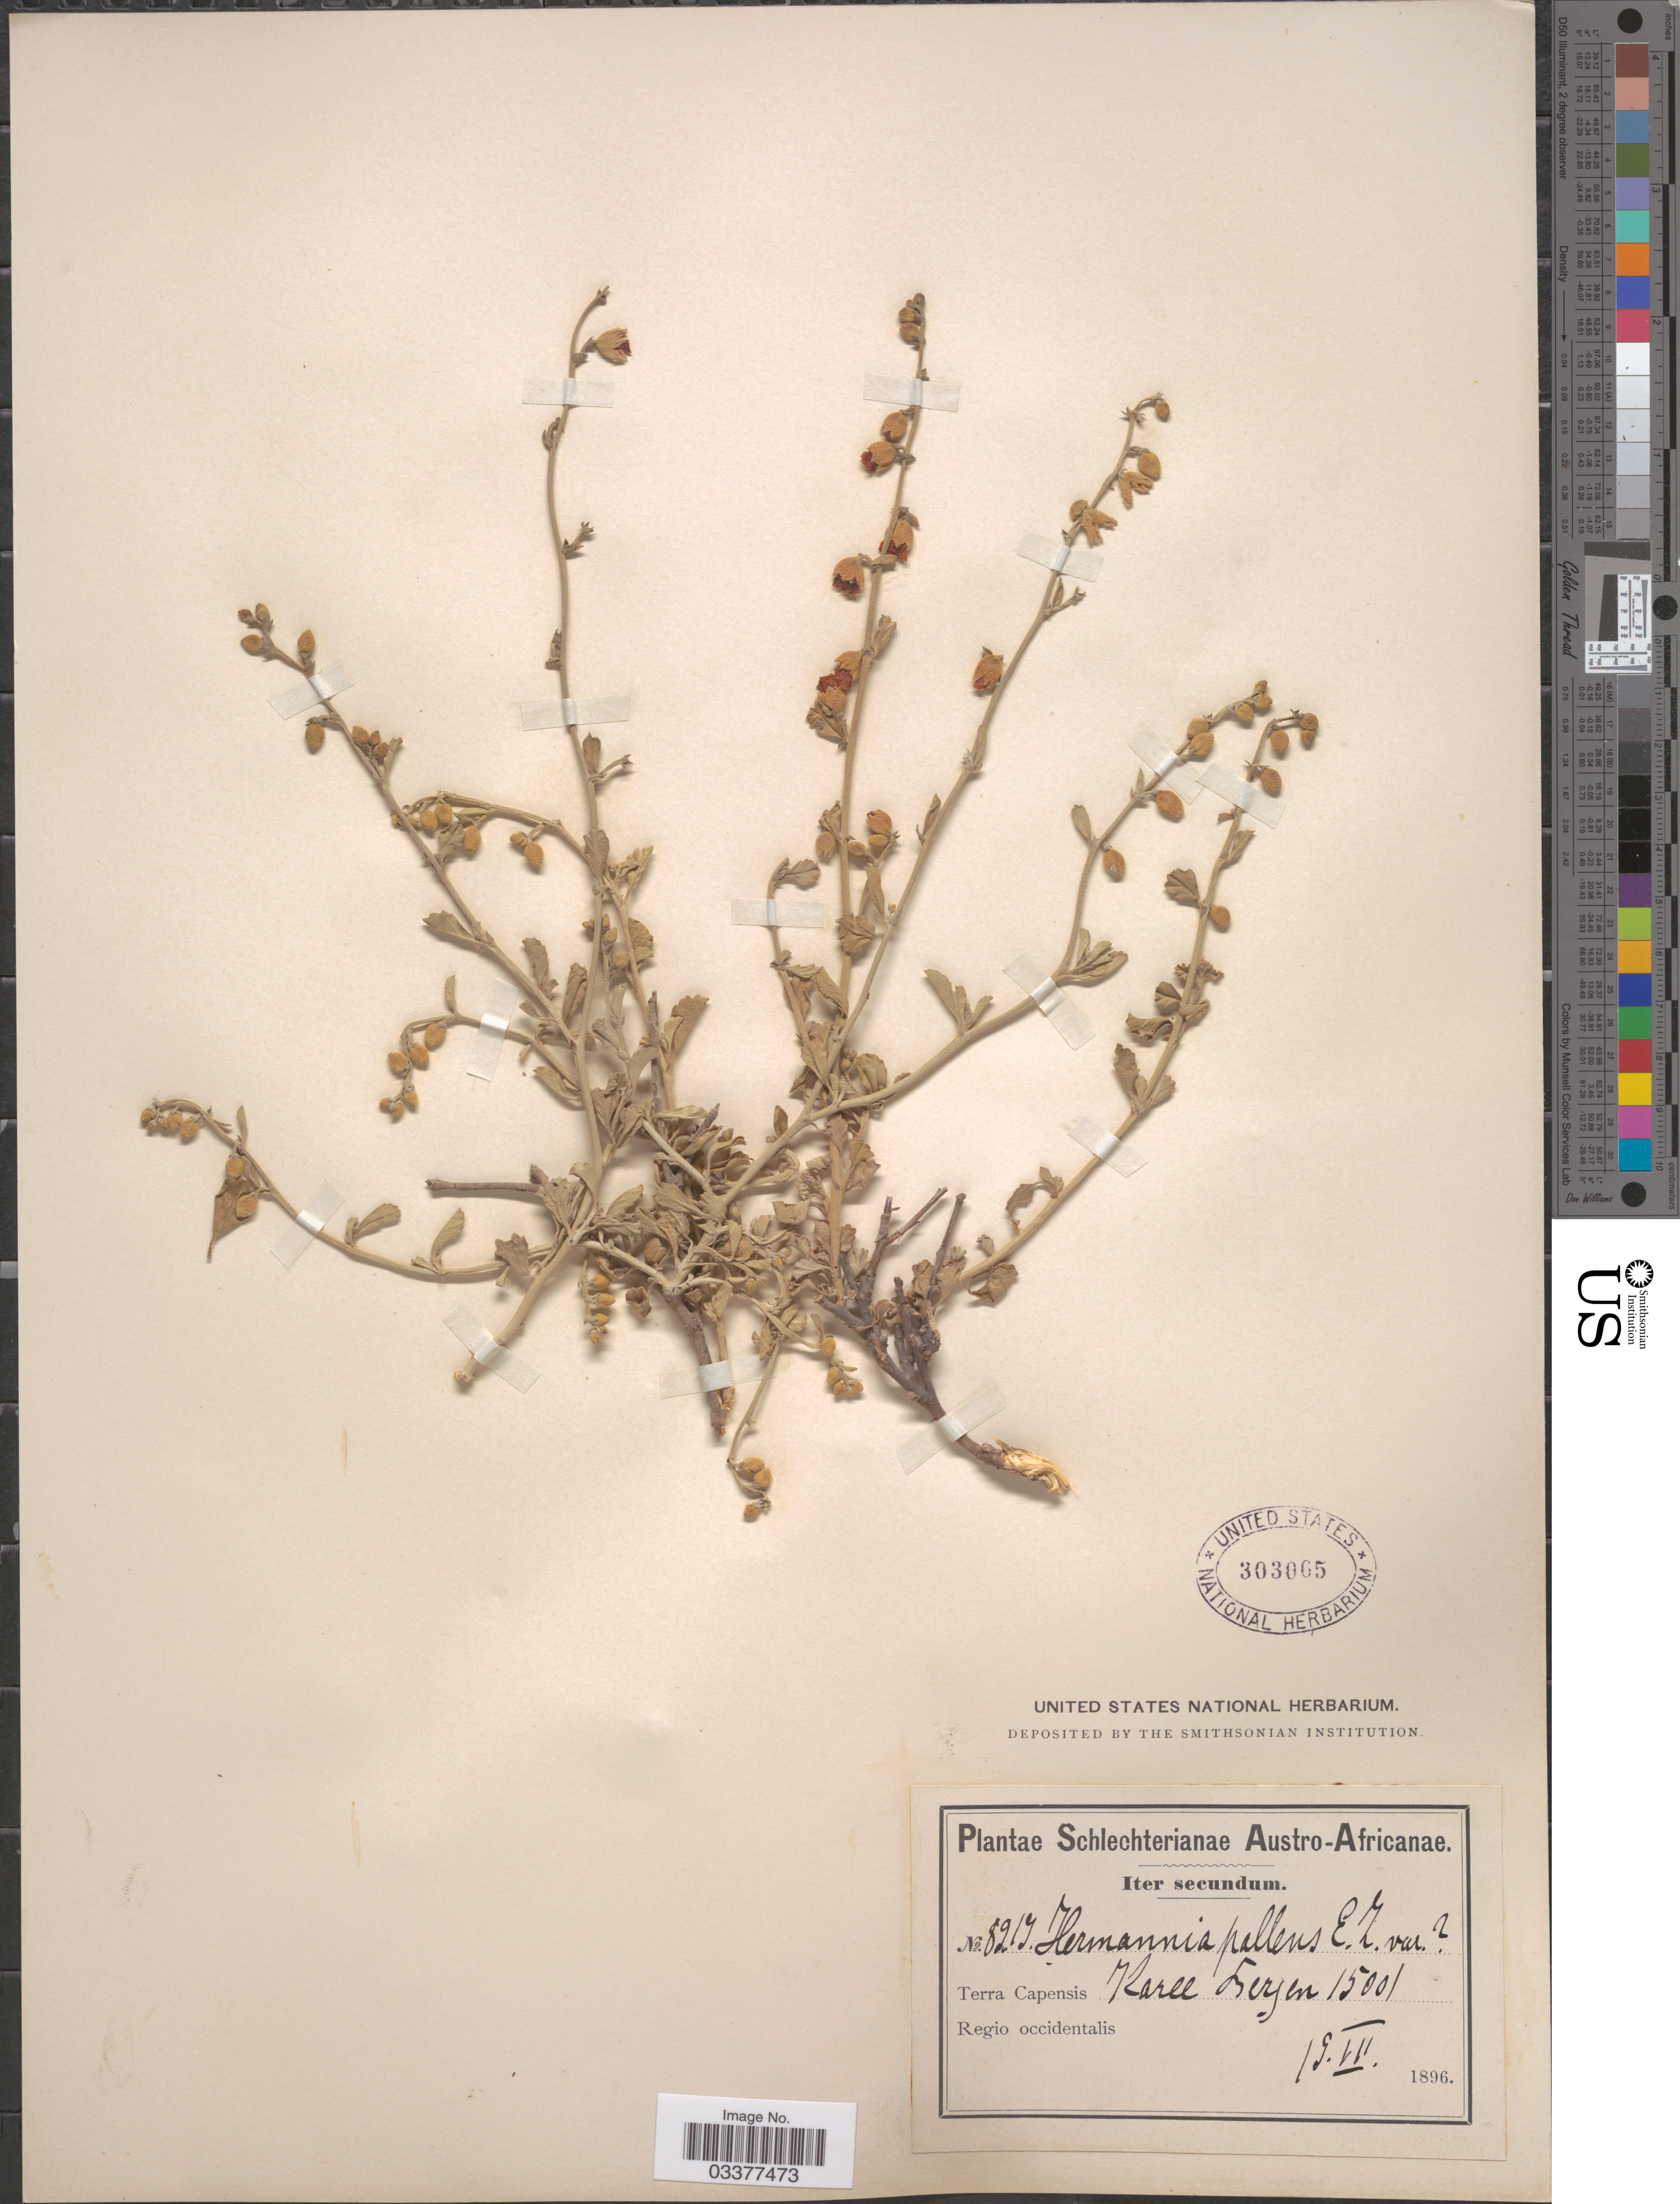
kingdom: Plantae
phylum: Tracheophyta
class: Magnoliopsida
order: Malvales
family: Malvaceae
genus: Hermannia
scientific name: Hermannia pallens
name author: Eckl. & Zeyh.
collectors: Schlechter, --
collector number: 8219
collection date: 1896-07-19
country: South Africa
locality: Austro-Africanae. Terra Capensis Karee Bergen. Regio occidentalis.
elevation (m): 457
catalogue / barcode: US 303065